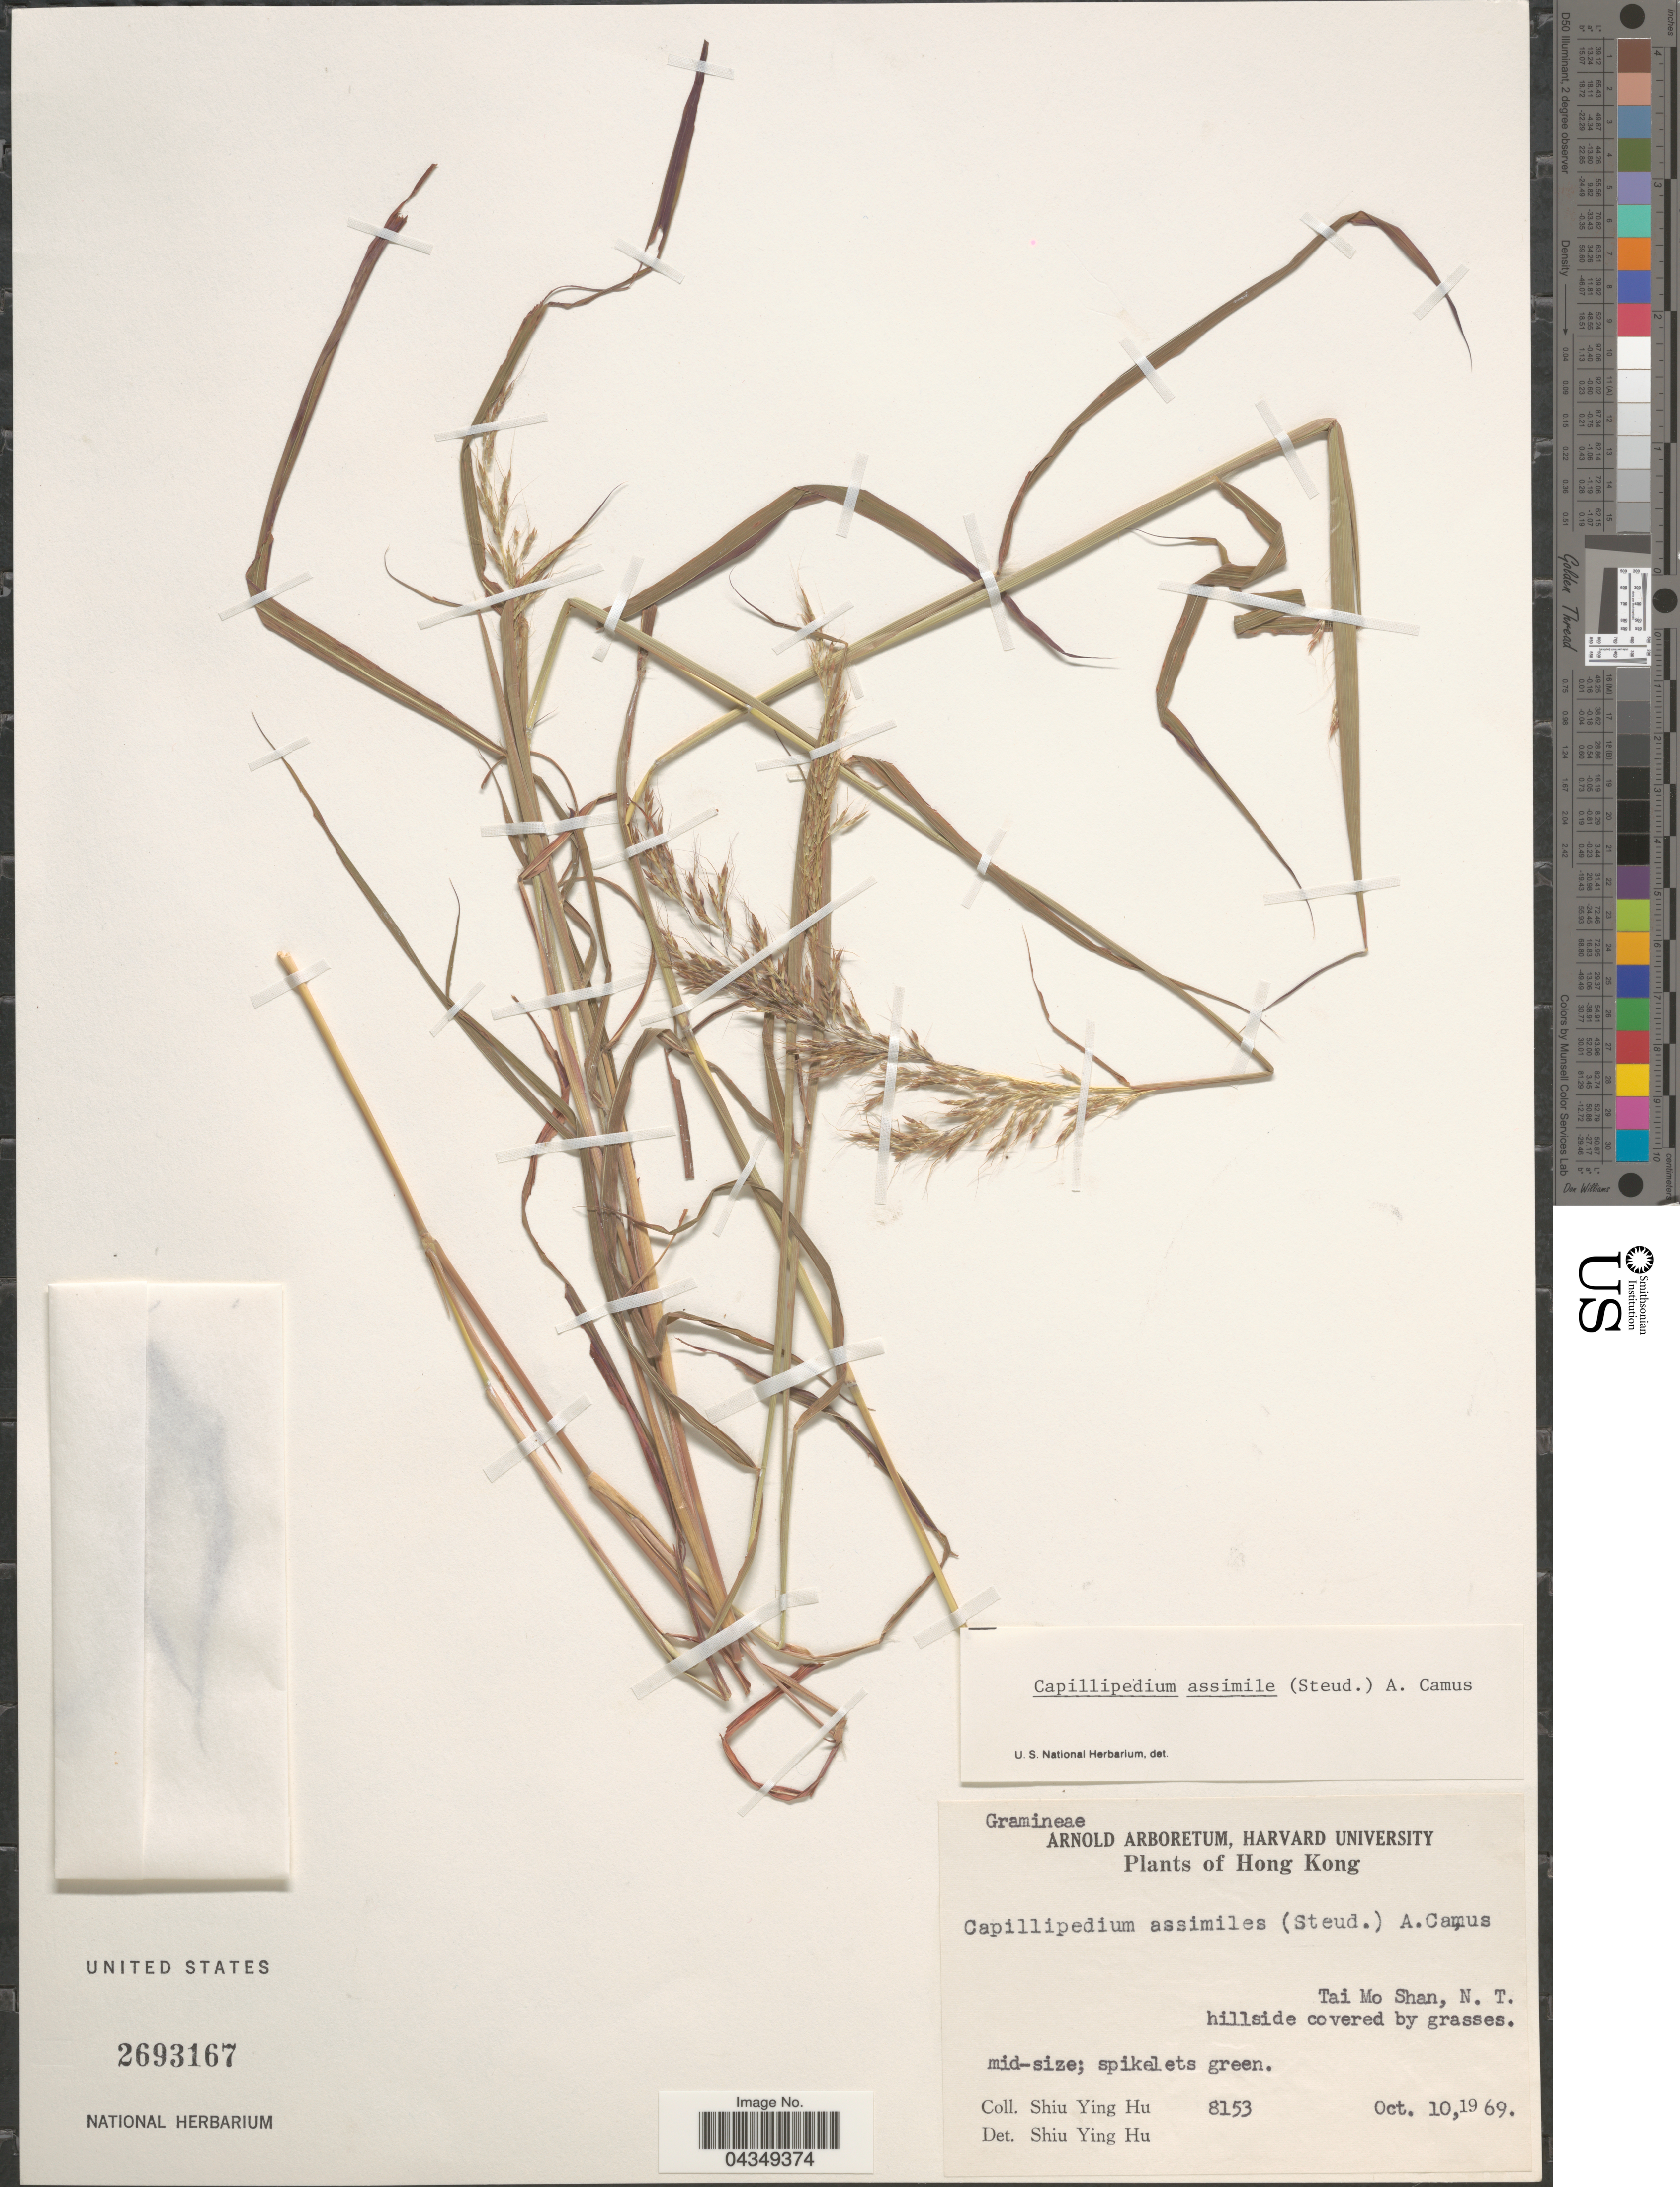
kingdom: Plantae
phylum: Tracheophyta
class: Liliopsida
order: Poales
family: Poaceae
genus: Capillipedium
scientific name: Capillipedium assimile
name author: (Steud.) A. Camus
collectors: S. Y. Hu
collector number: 8153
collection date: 1969-10-10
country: China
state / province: Hong Kong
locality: Tai Mo Shan, N.T.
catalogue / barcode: US 2693167